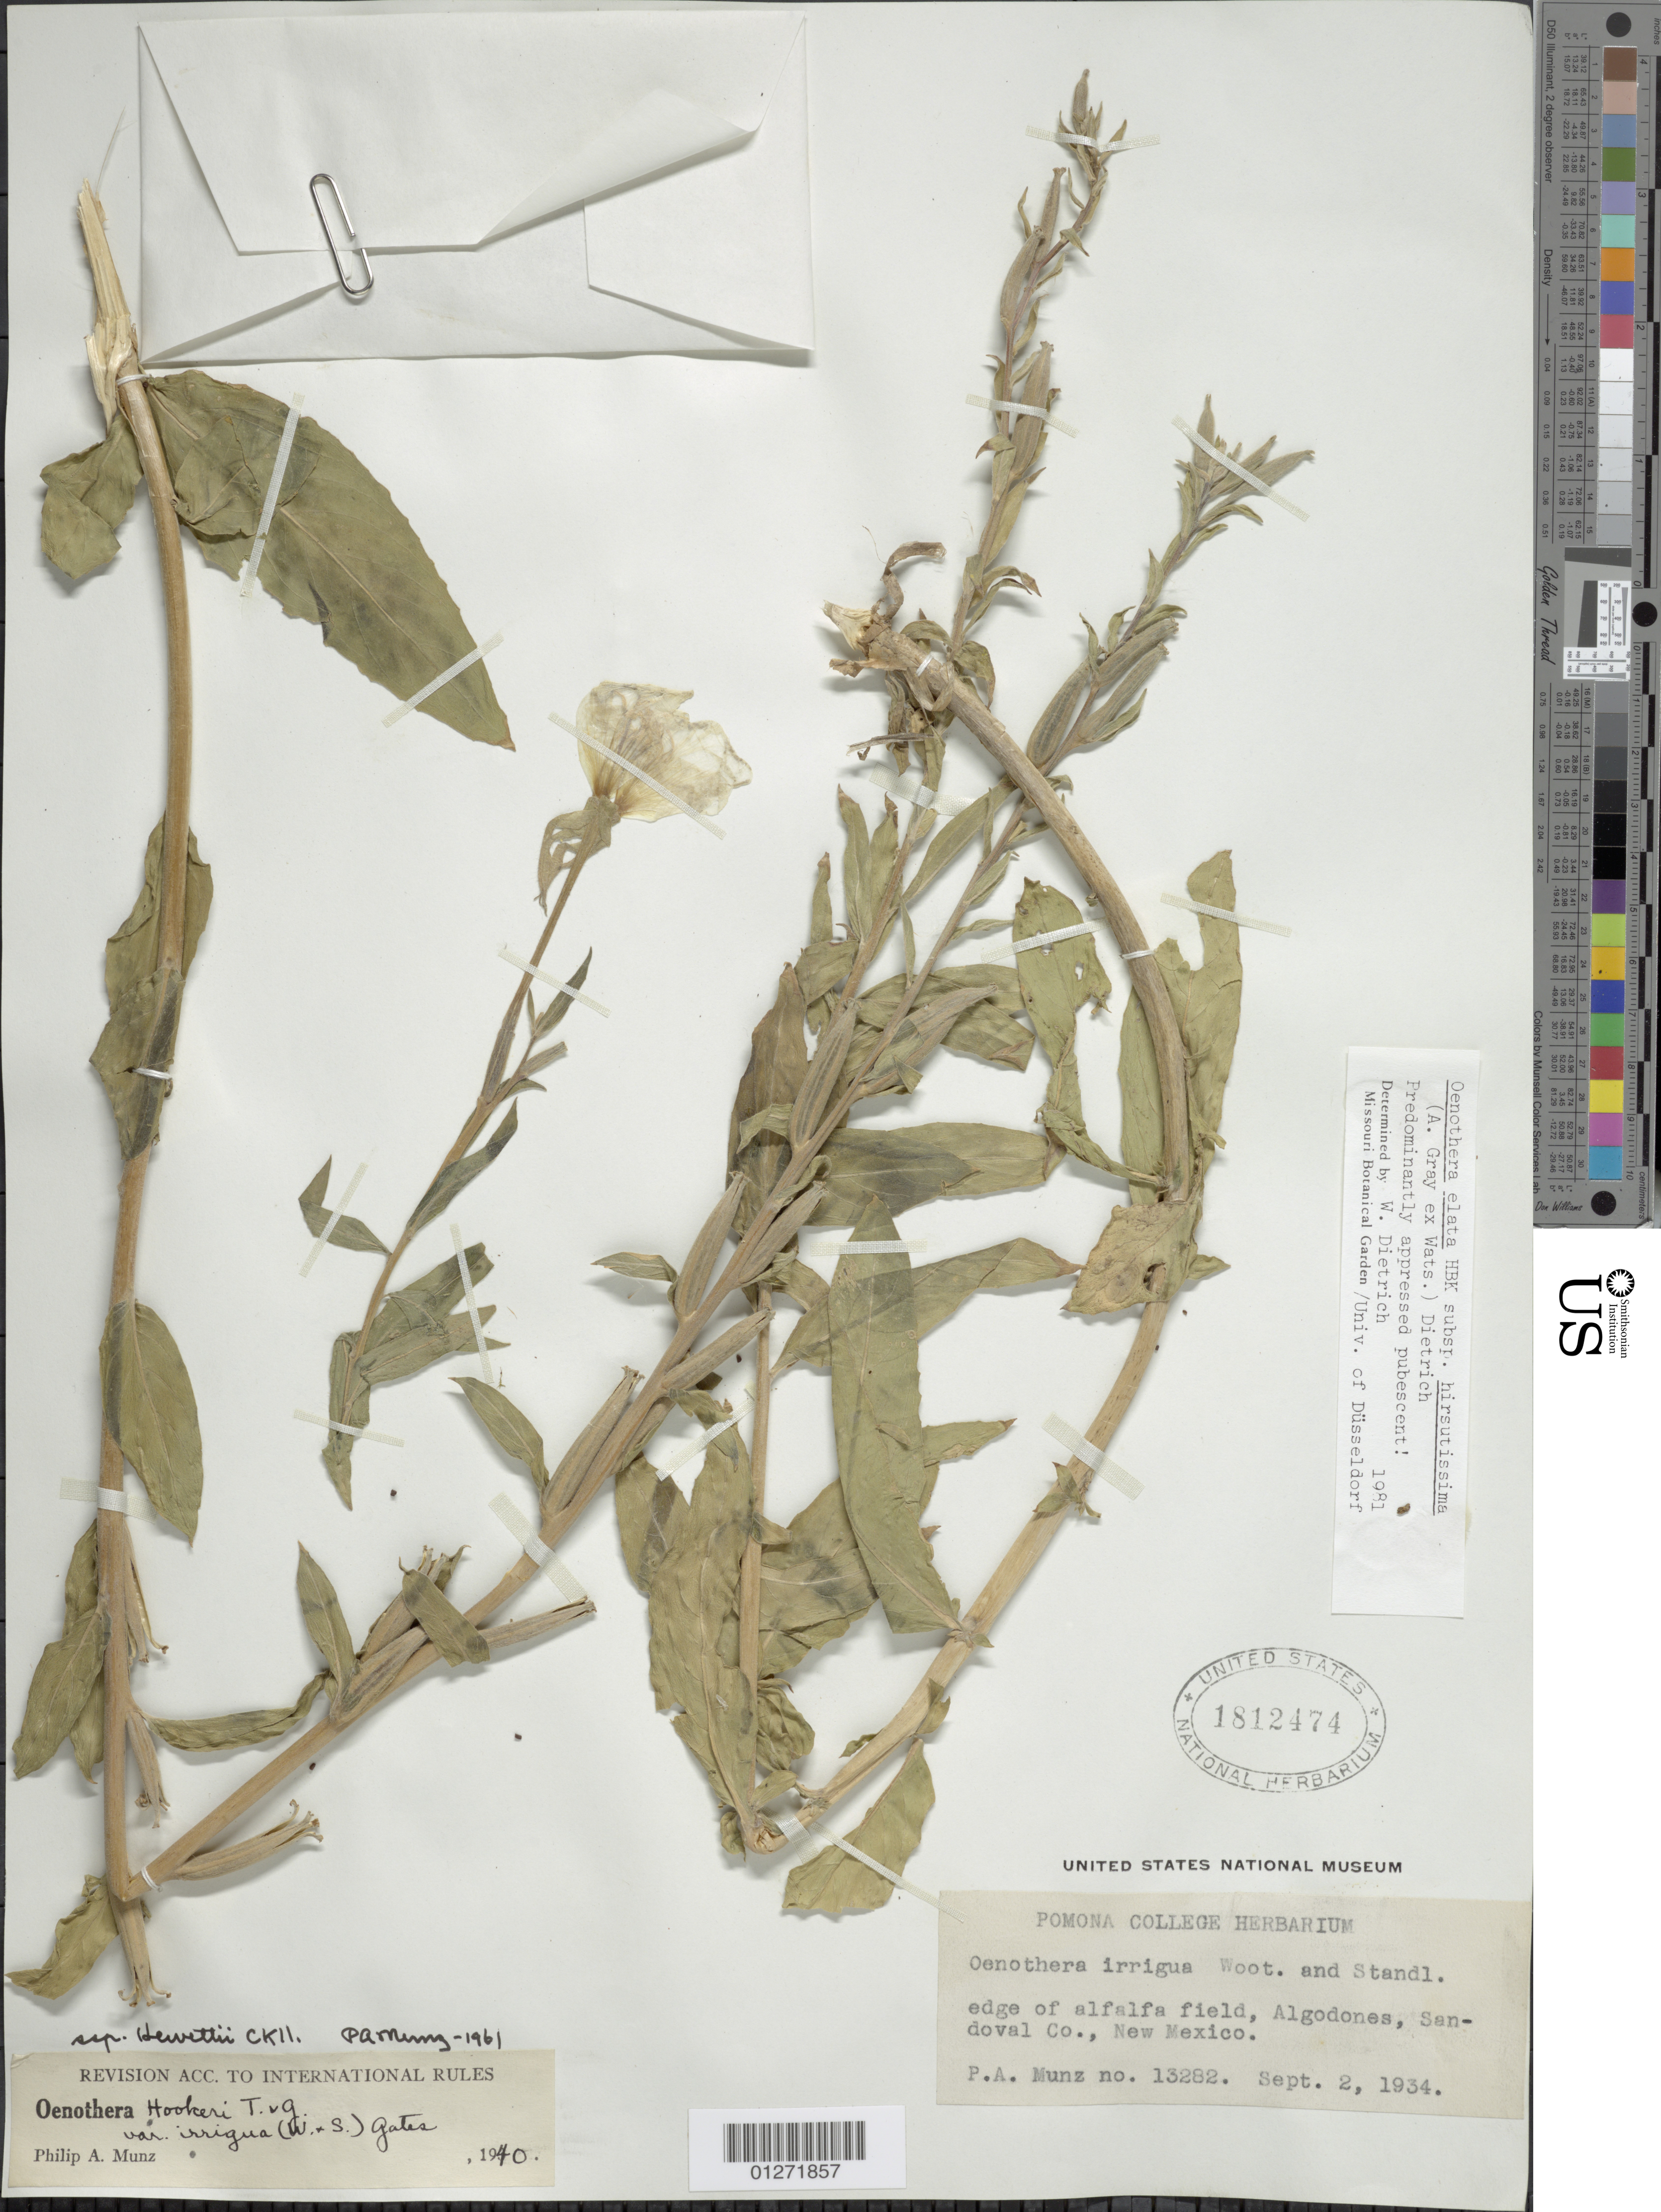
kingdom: Plantae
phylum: Tracheophyta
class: Magnoliopsida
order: Myrtales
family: Onagraceae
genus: Oenothera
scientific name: Oenothera elata subsp. hirsutissima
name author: (A. Gray ex S. Watson) W. Dietr.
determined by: Dietrich, W.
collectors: P. A. Munz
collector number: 13282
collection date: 1934-09-02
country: United States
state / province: New Mexico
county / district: Sandoval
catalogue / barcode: US 1812474